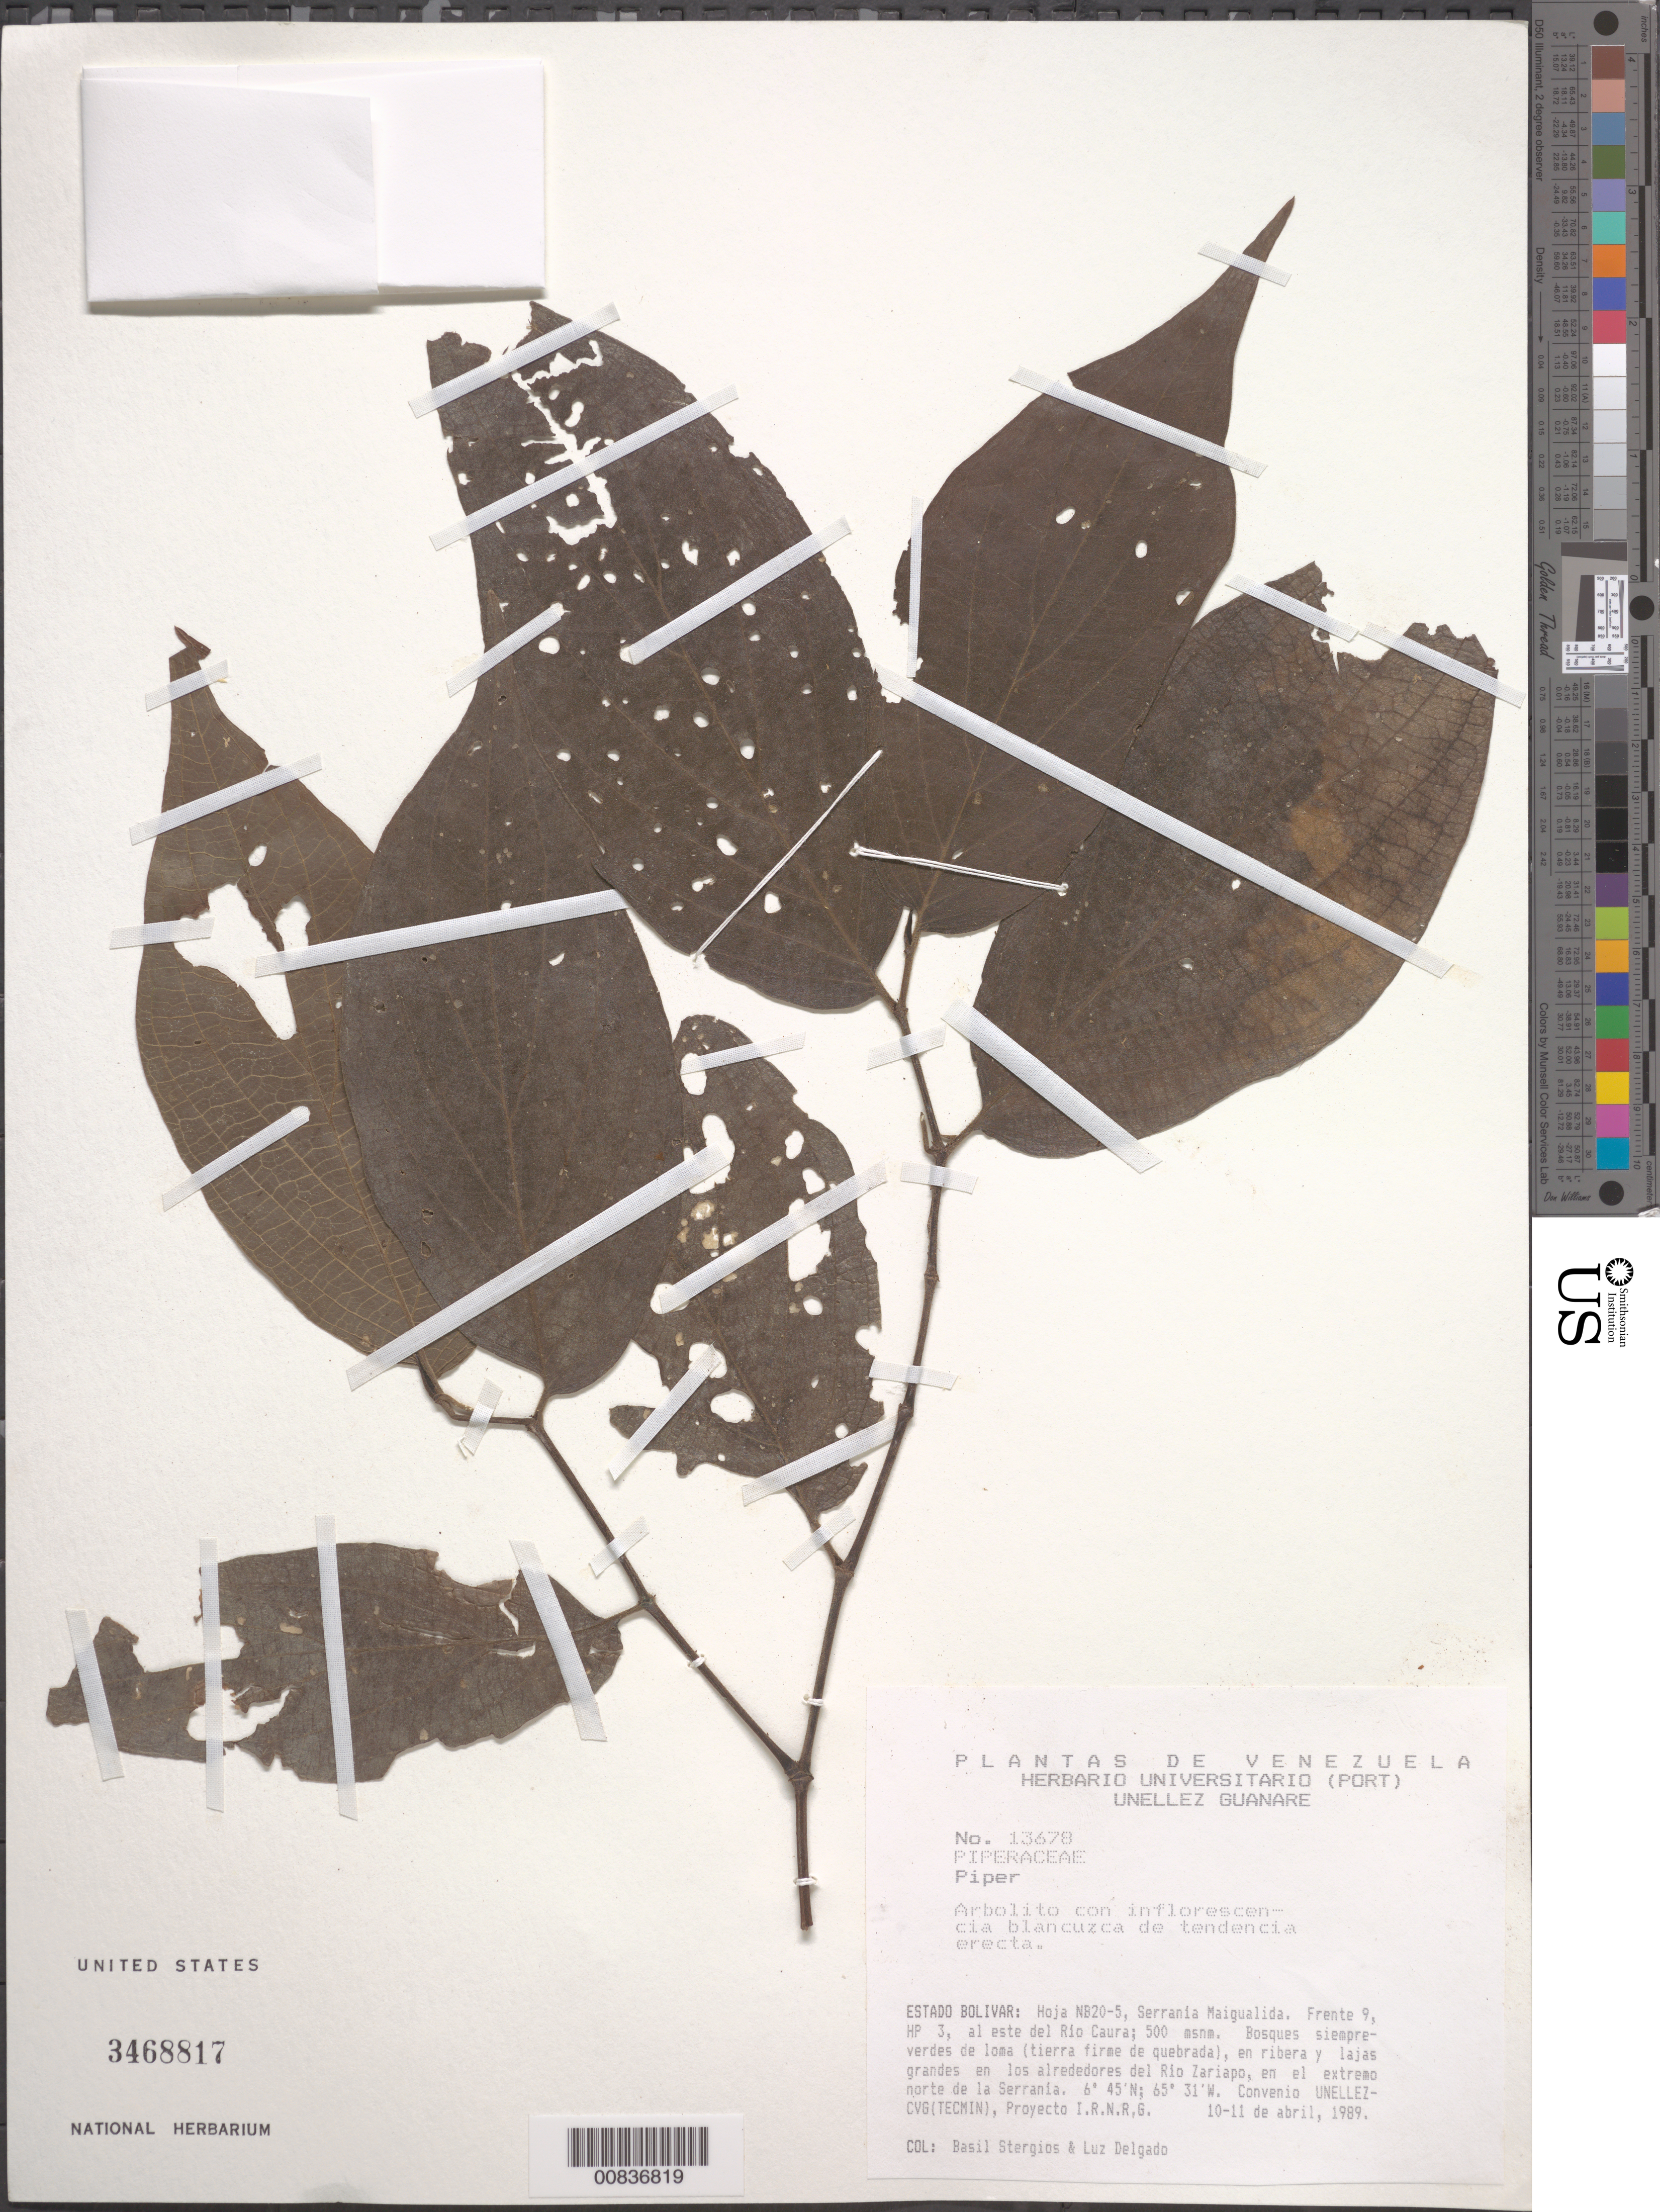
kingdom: Plantae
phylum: Tracheophyta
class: Magnoliopsida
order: Piperales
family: Piperaceae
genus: Piper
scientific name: Piper sp.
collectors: B. G. Stergios & L. Delgado V.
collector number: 13678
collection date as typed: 10-Apr-89 to 11-Apr-89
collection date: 1989-04-10/1989-04-11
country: Venezuela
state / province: Bolívar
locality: Serrania Maigualida, E del río Caura, alrededores del río Zariapo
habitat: Bosques siempre-verdes de loma (tierra firme de quebrada), en ribera y lajas grandesen los alrededores del río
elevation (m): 500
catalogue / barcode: US 3468817